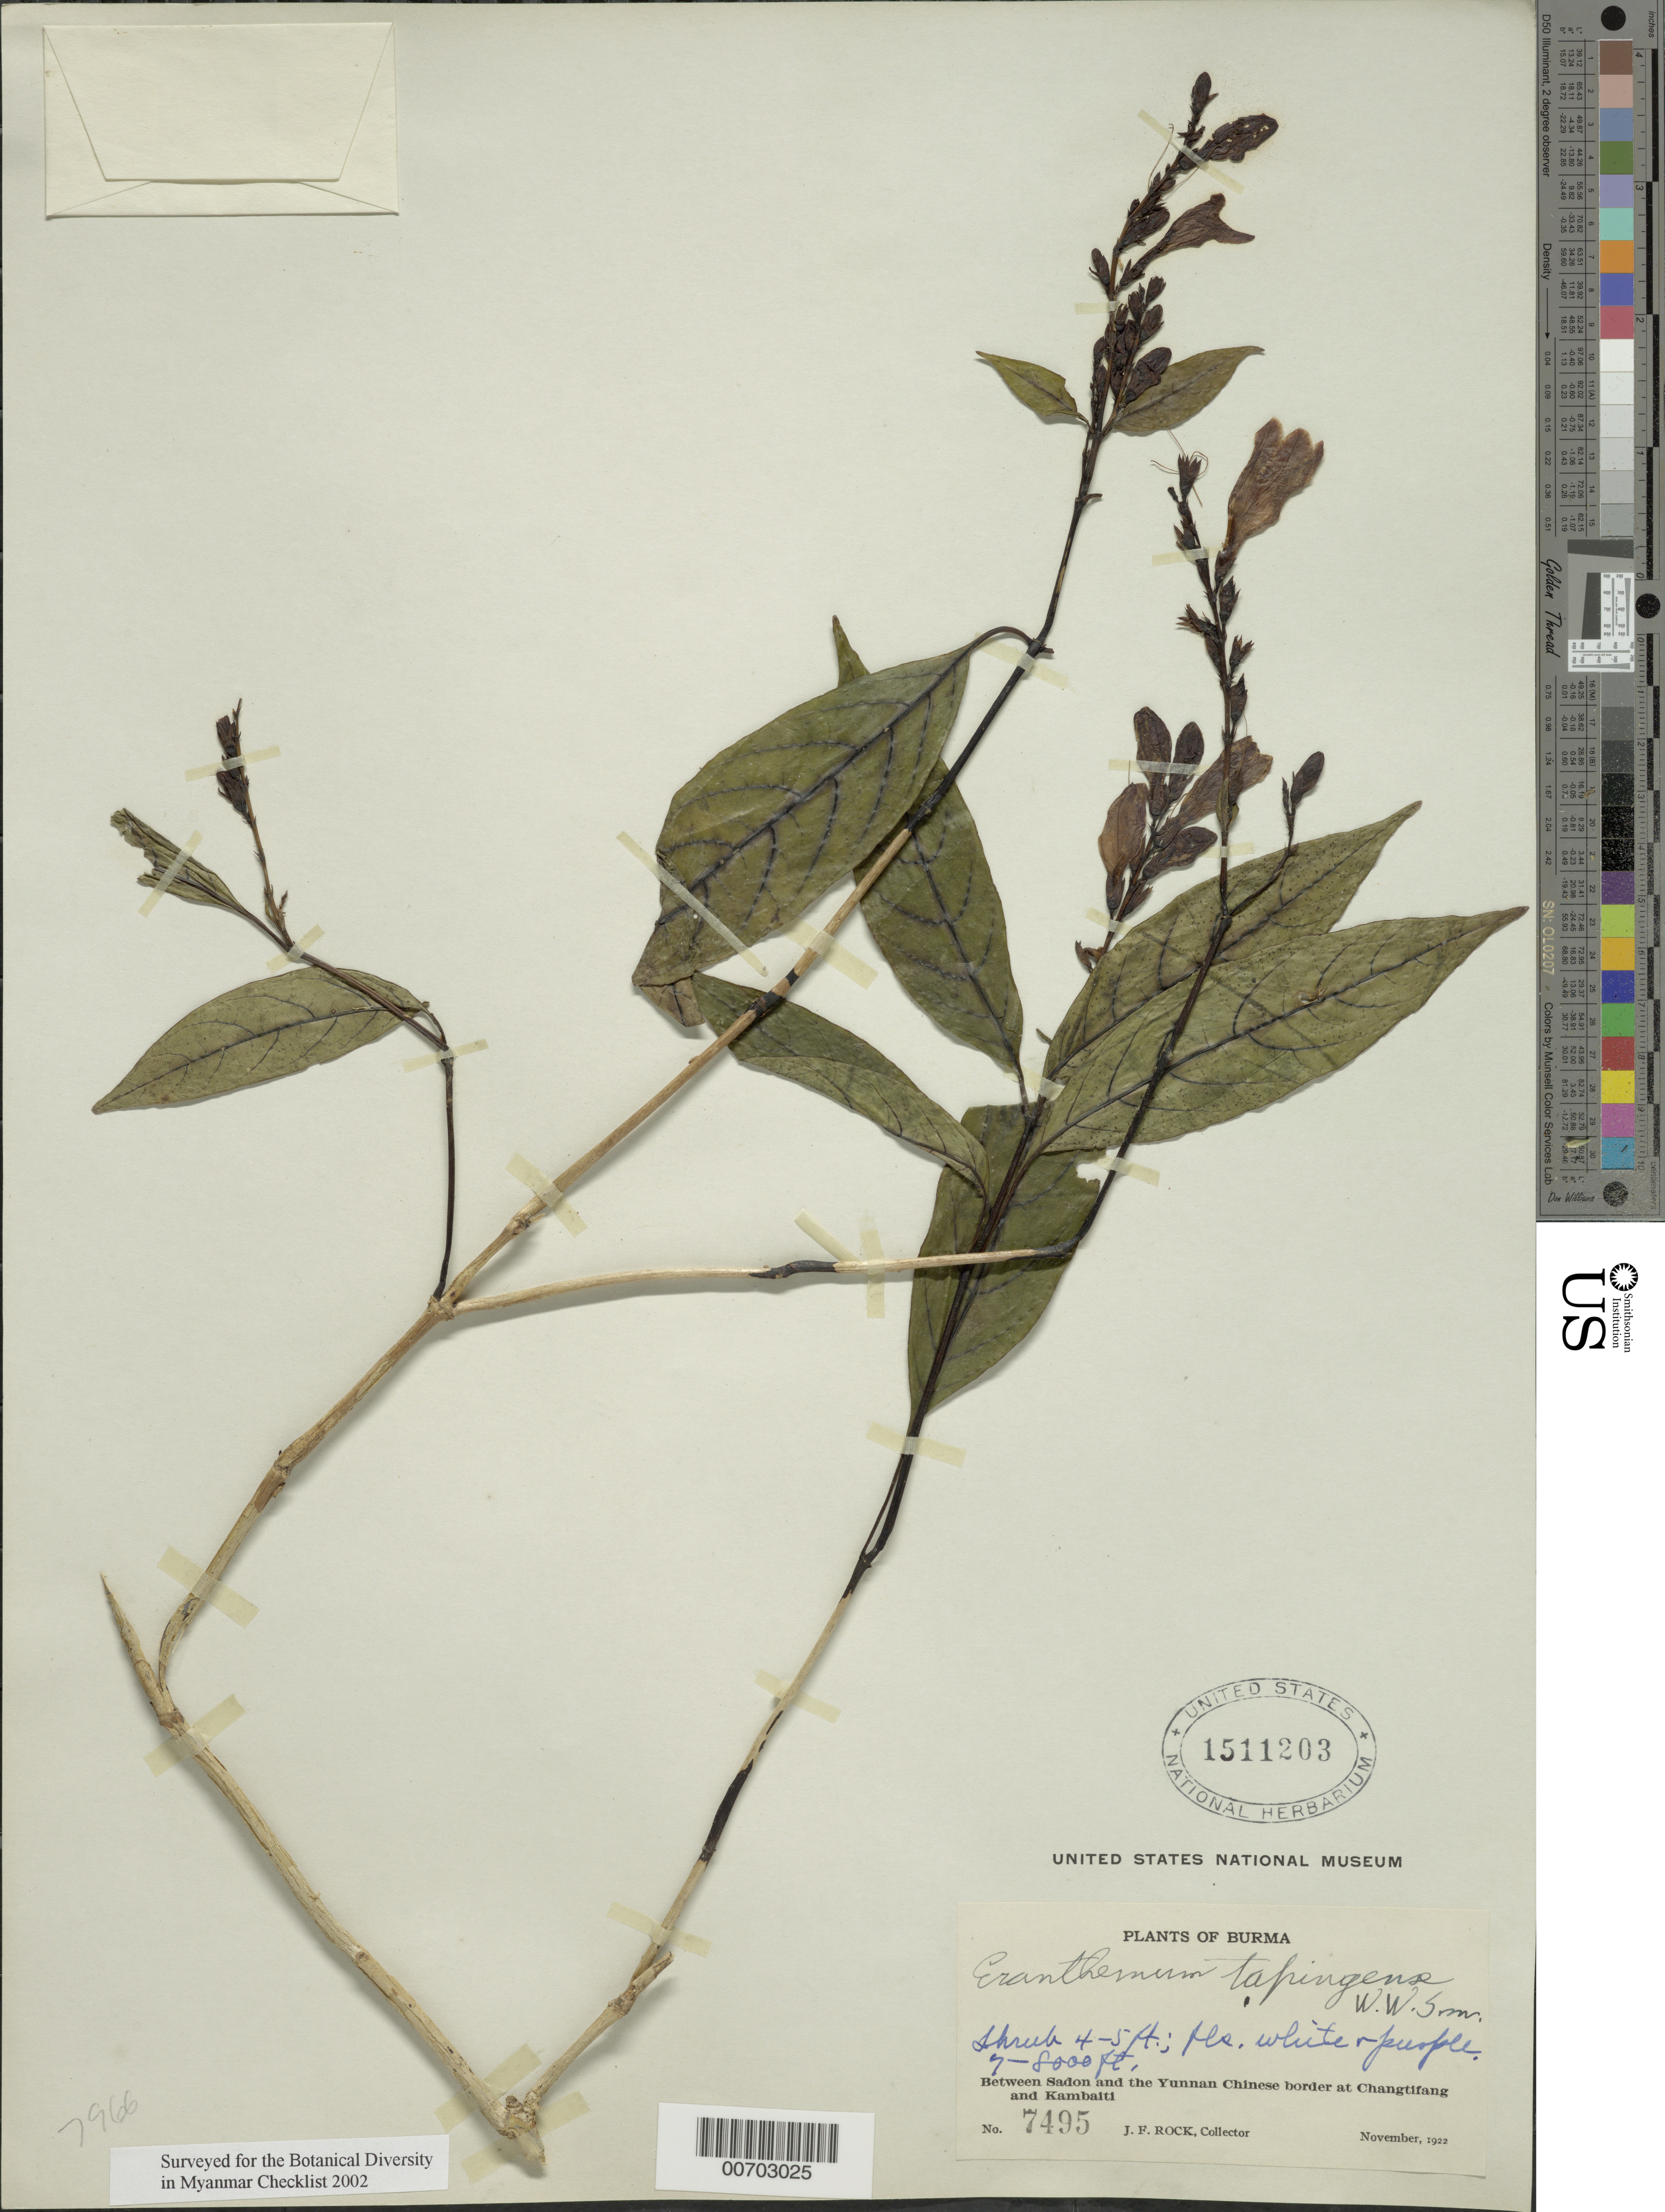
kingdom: Plantae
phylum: Tracheophyta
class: Magnoliopsida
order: Lamiales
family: Acanthaceae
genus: Eranthemum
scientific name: Eranthemum tapingense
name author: W.W. Sm.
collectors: J. F. Rock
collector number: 7495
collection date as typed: Nov 1922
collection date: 1922-11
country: Myanmar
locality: Betw. Sadon and Yunnan Chinese border at Changtifang and Kambaiti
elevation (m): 2134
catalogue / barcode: US 1511203